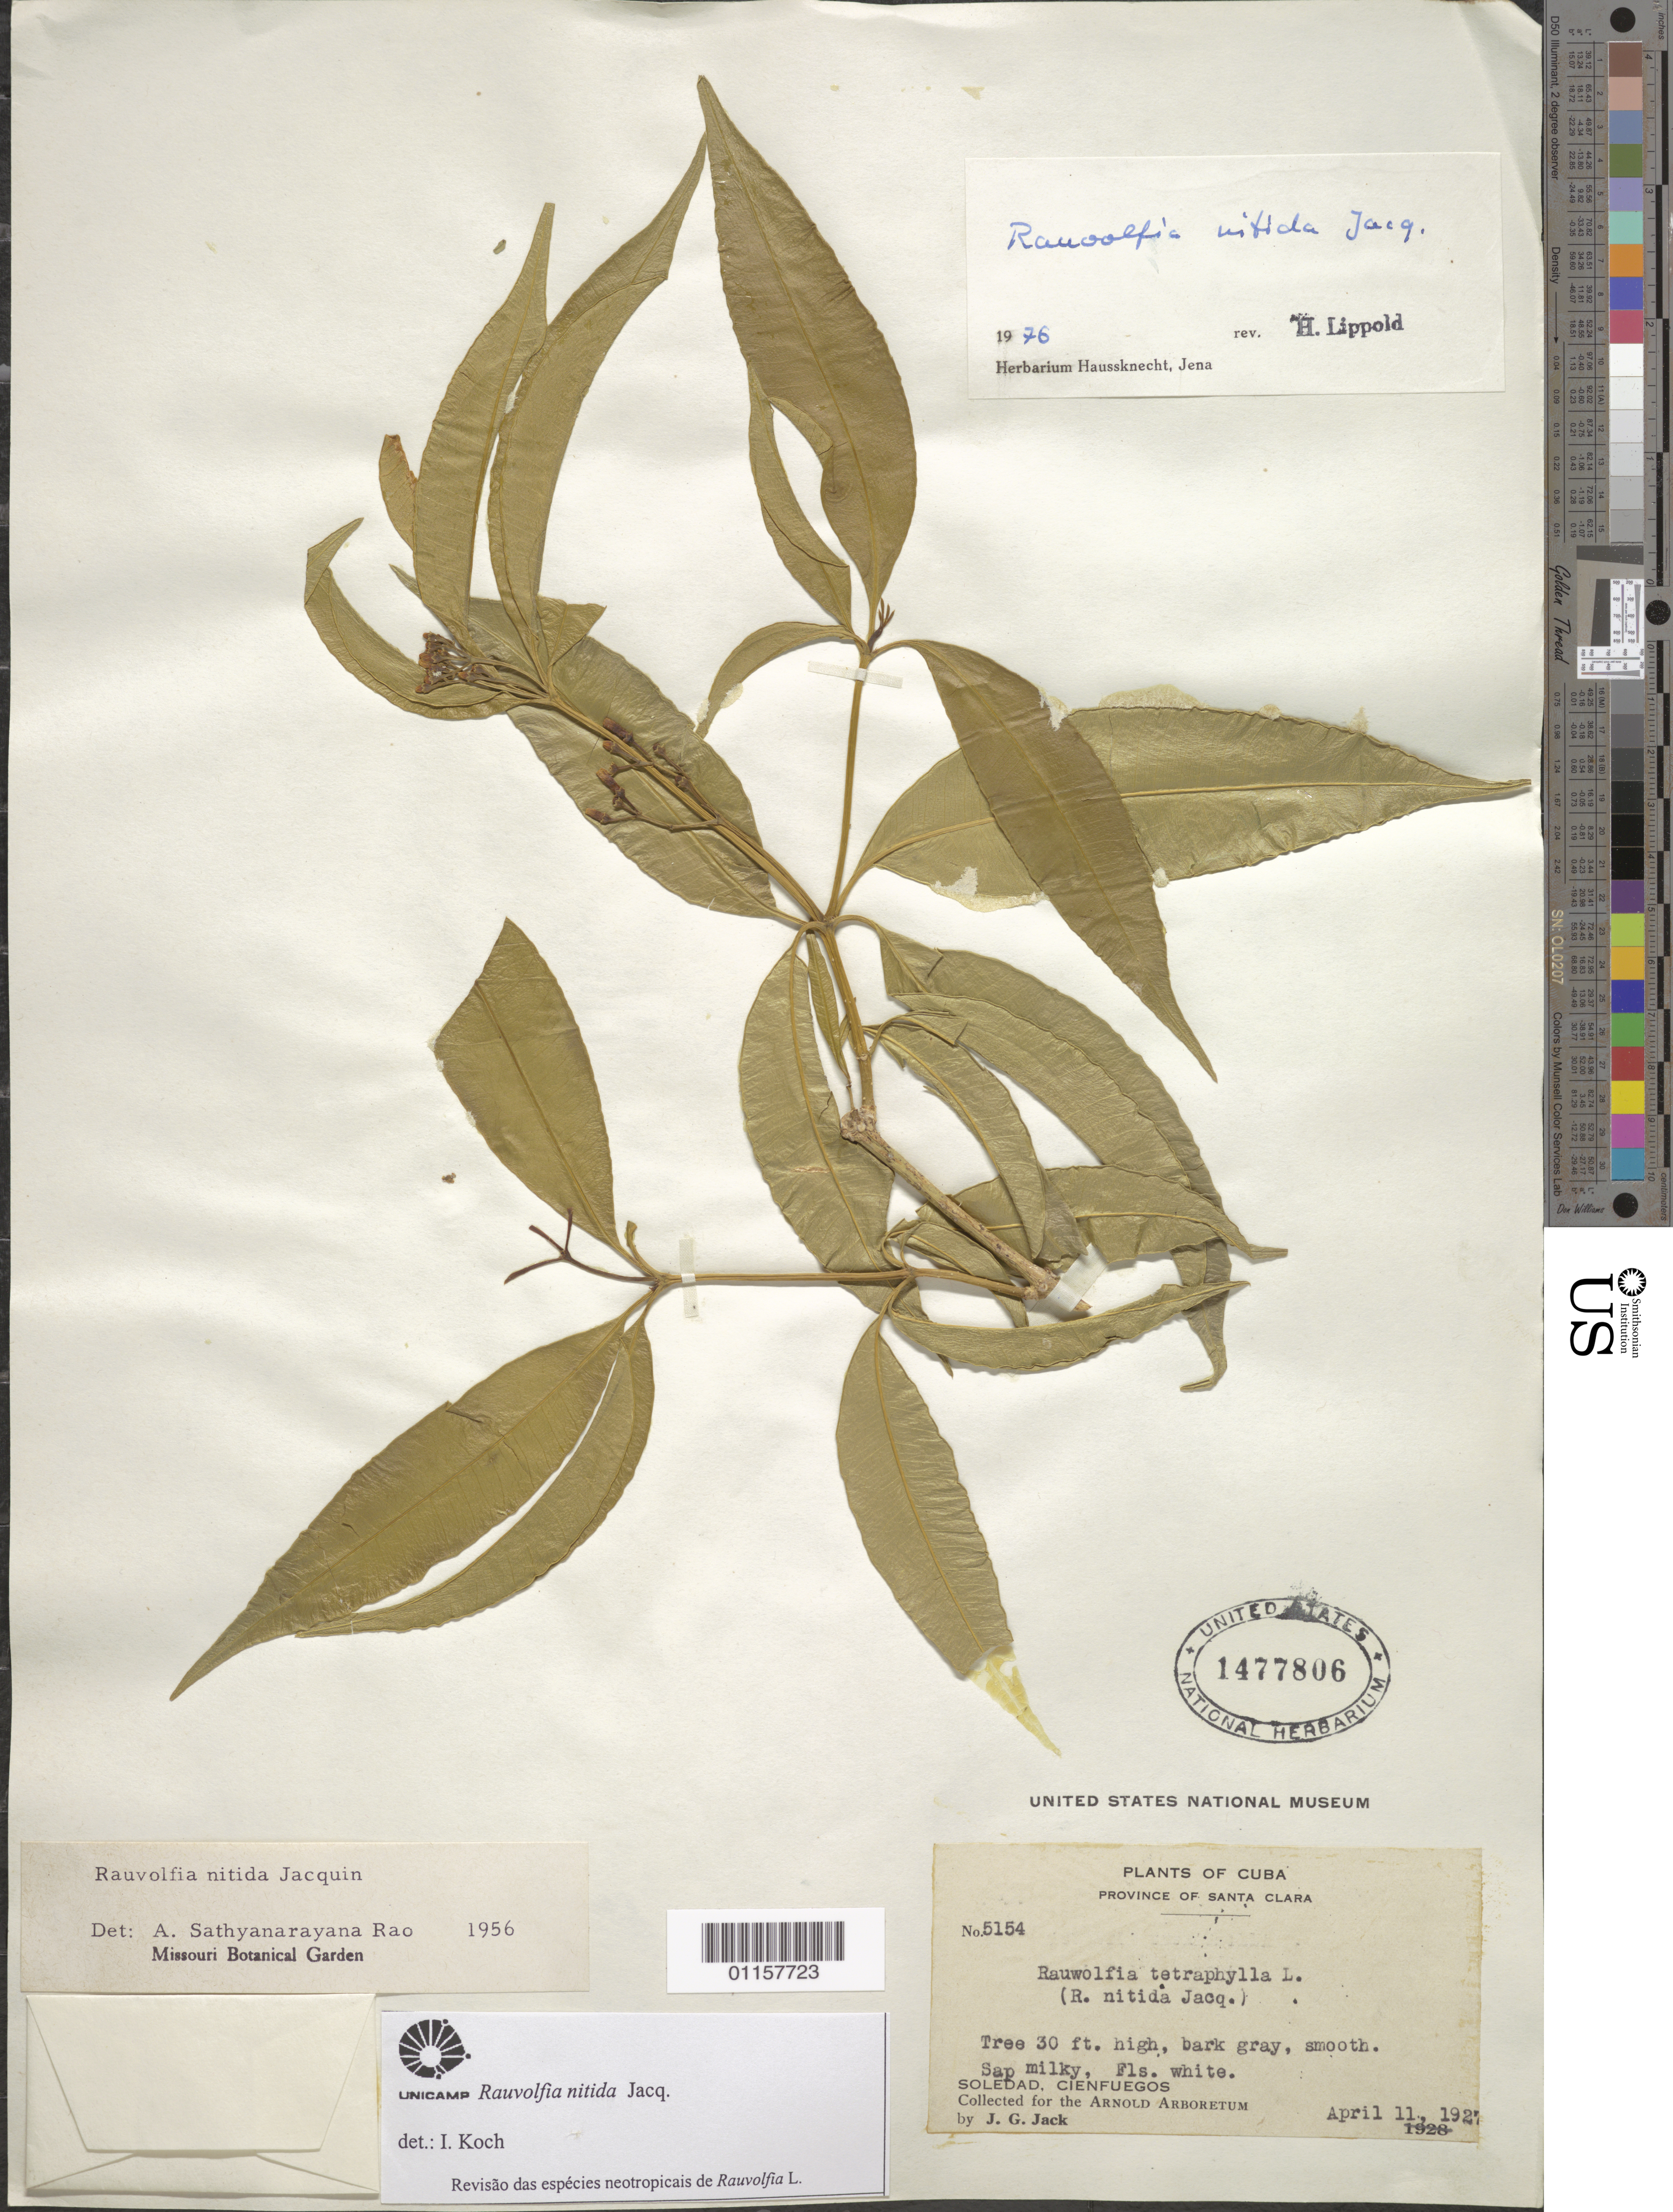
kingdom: Plantae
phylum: Tracheophyta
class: Magnoliopsida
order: Gentianales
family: Apocynaceae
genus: Rauvolfia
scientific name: Rauvolfia nitida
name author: Jacq.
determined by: Koch, I.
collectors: J. G. Jack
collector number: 5154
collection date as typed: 11 Apr 1927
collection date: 1927-04-11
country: Cuba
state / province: Santa Clara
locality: Soledad, Cienfuegos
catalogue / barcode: US 1477806